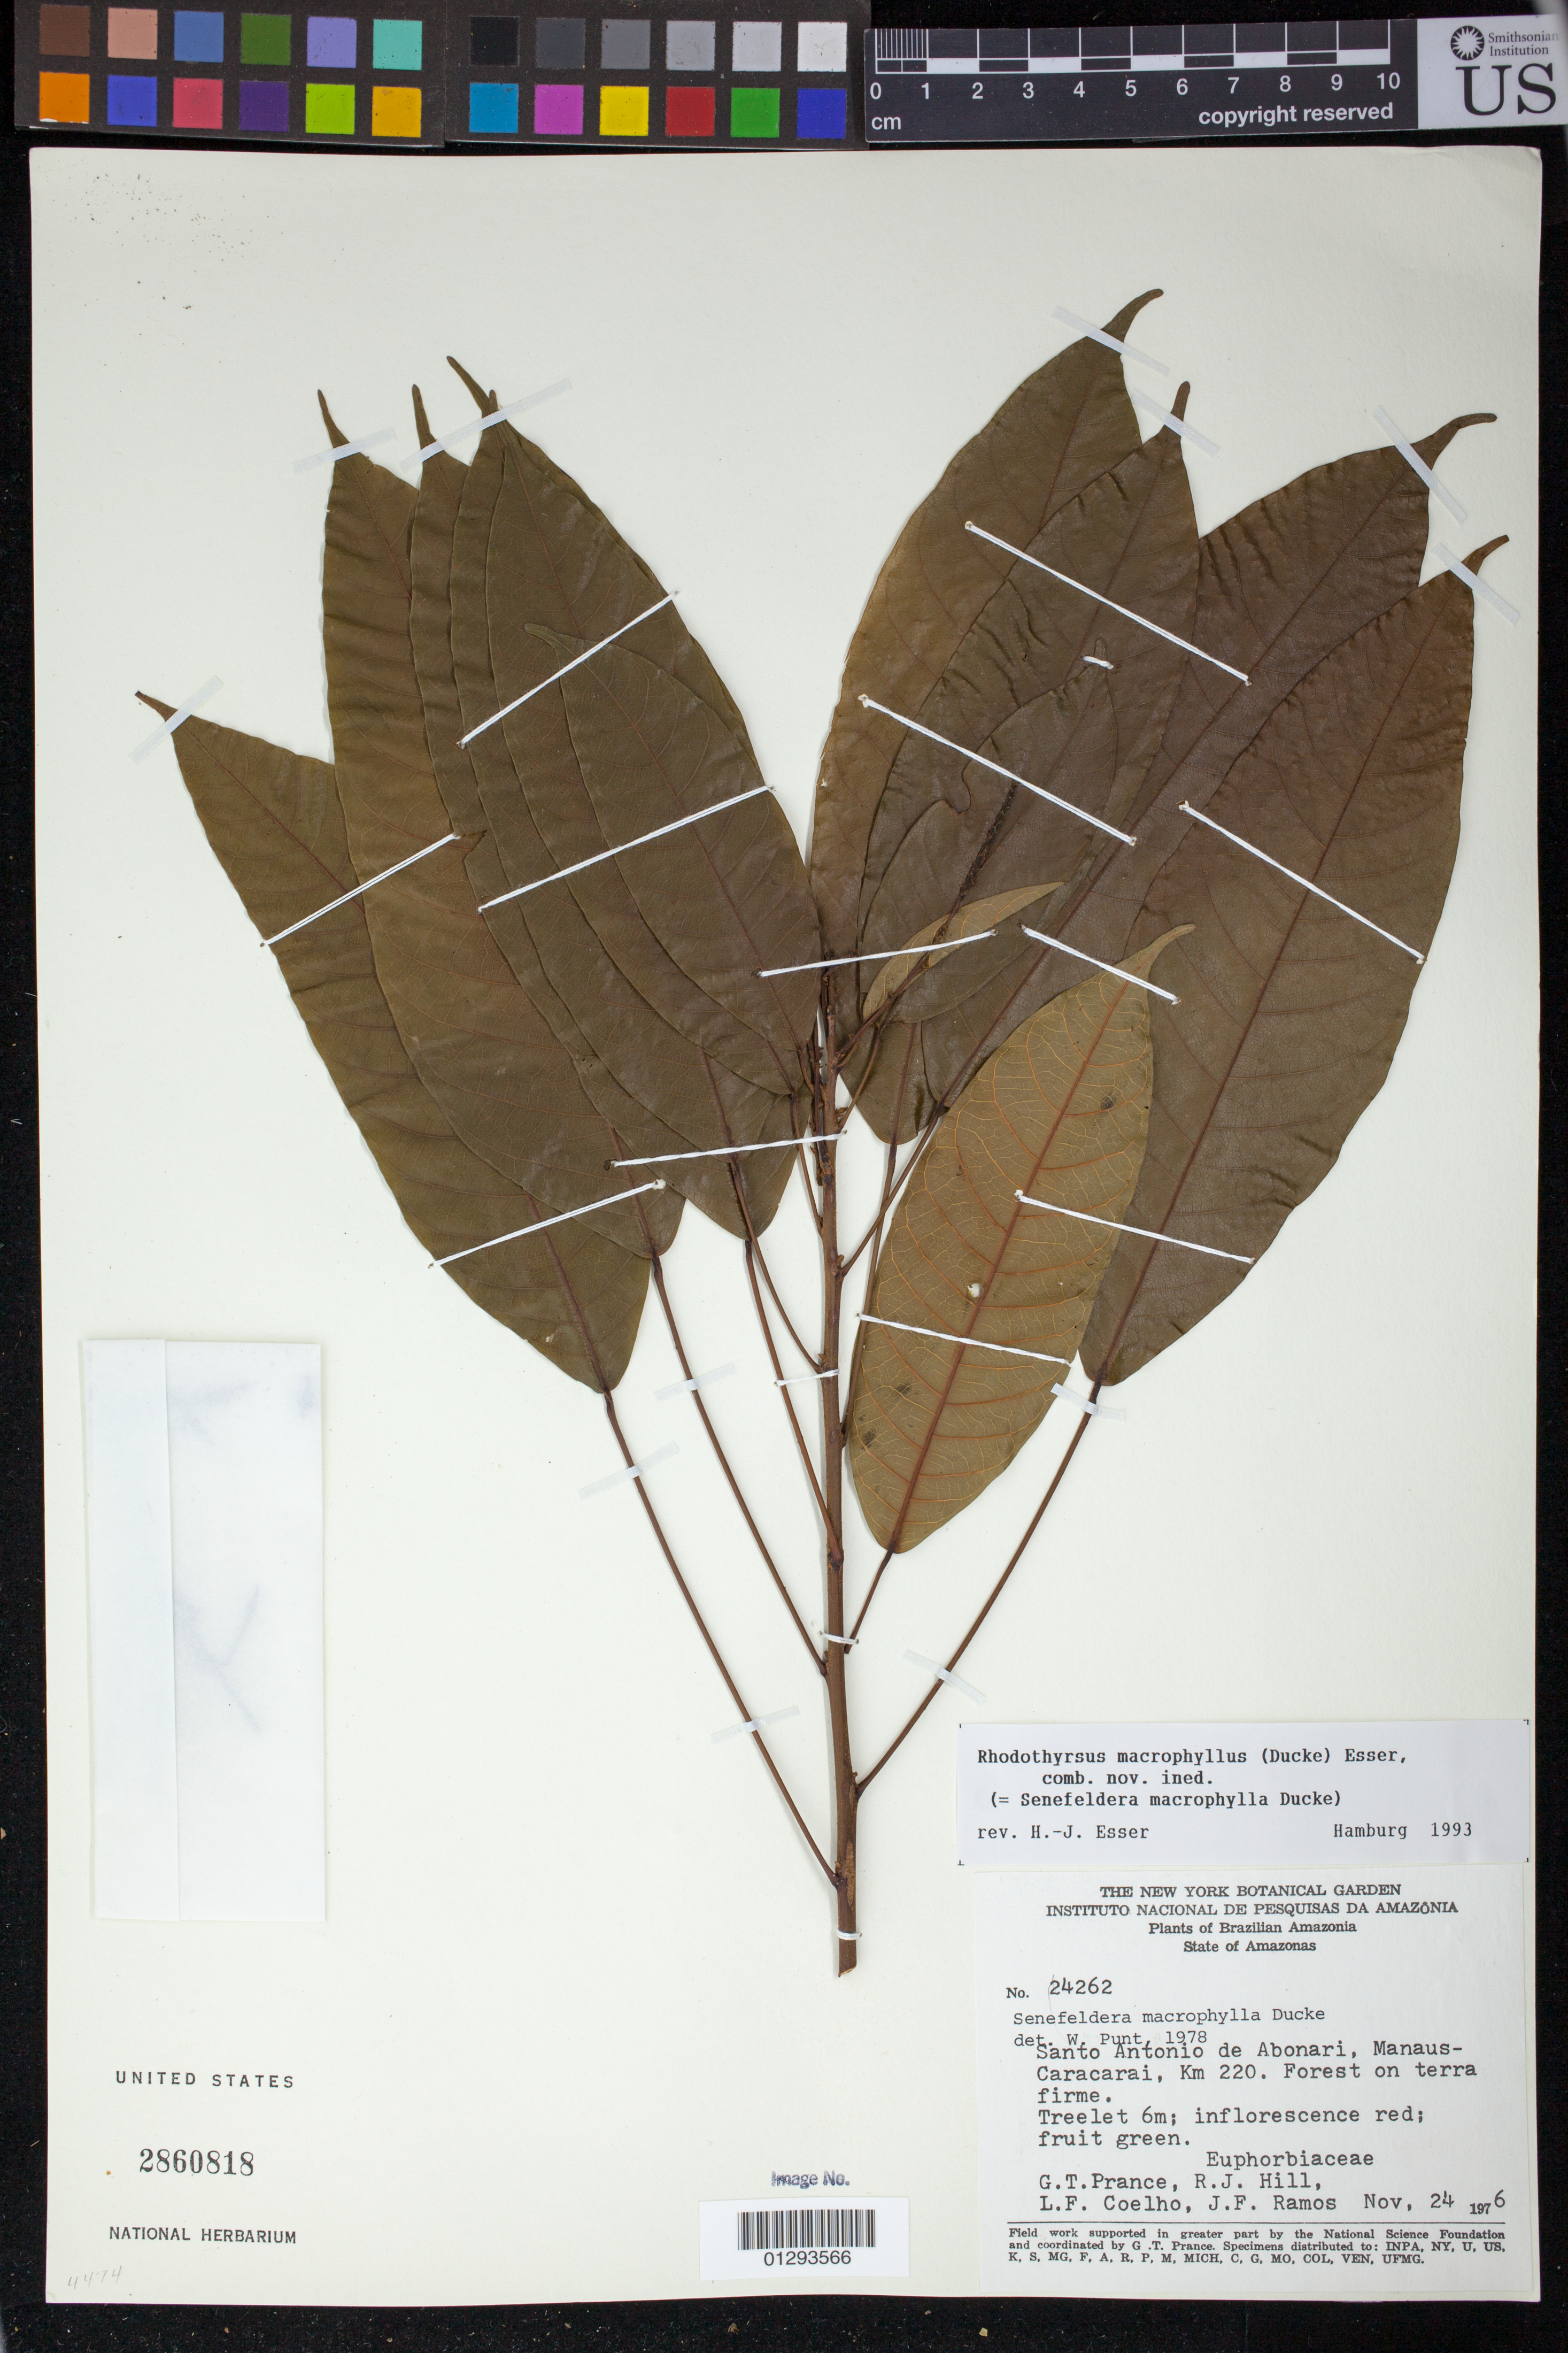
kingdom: Plantae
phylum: Tracheophyta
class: Magnoliopsida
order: Malpighiales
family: Euphorbiaceae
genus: Rhodothyrsus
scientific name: Rhodothyrsus macrophyllus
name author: (Ducke) Esser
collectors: G. T. Prance, R. J. Hill, L. F. Coelho & J. F. Ramos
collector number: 24262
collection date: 1976-11-04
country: Brazil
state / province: Amazonas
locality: Santo Antonio de Abonari, Manaus-Caracarai, Km 200.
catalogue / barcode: US 2860818